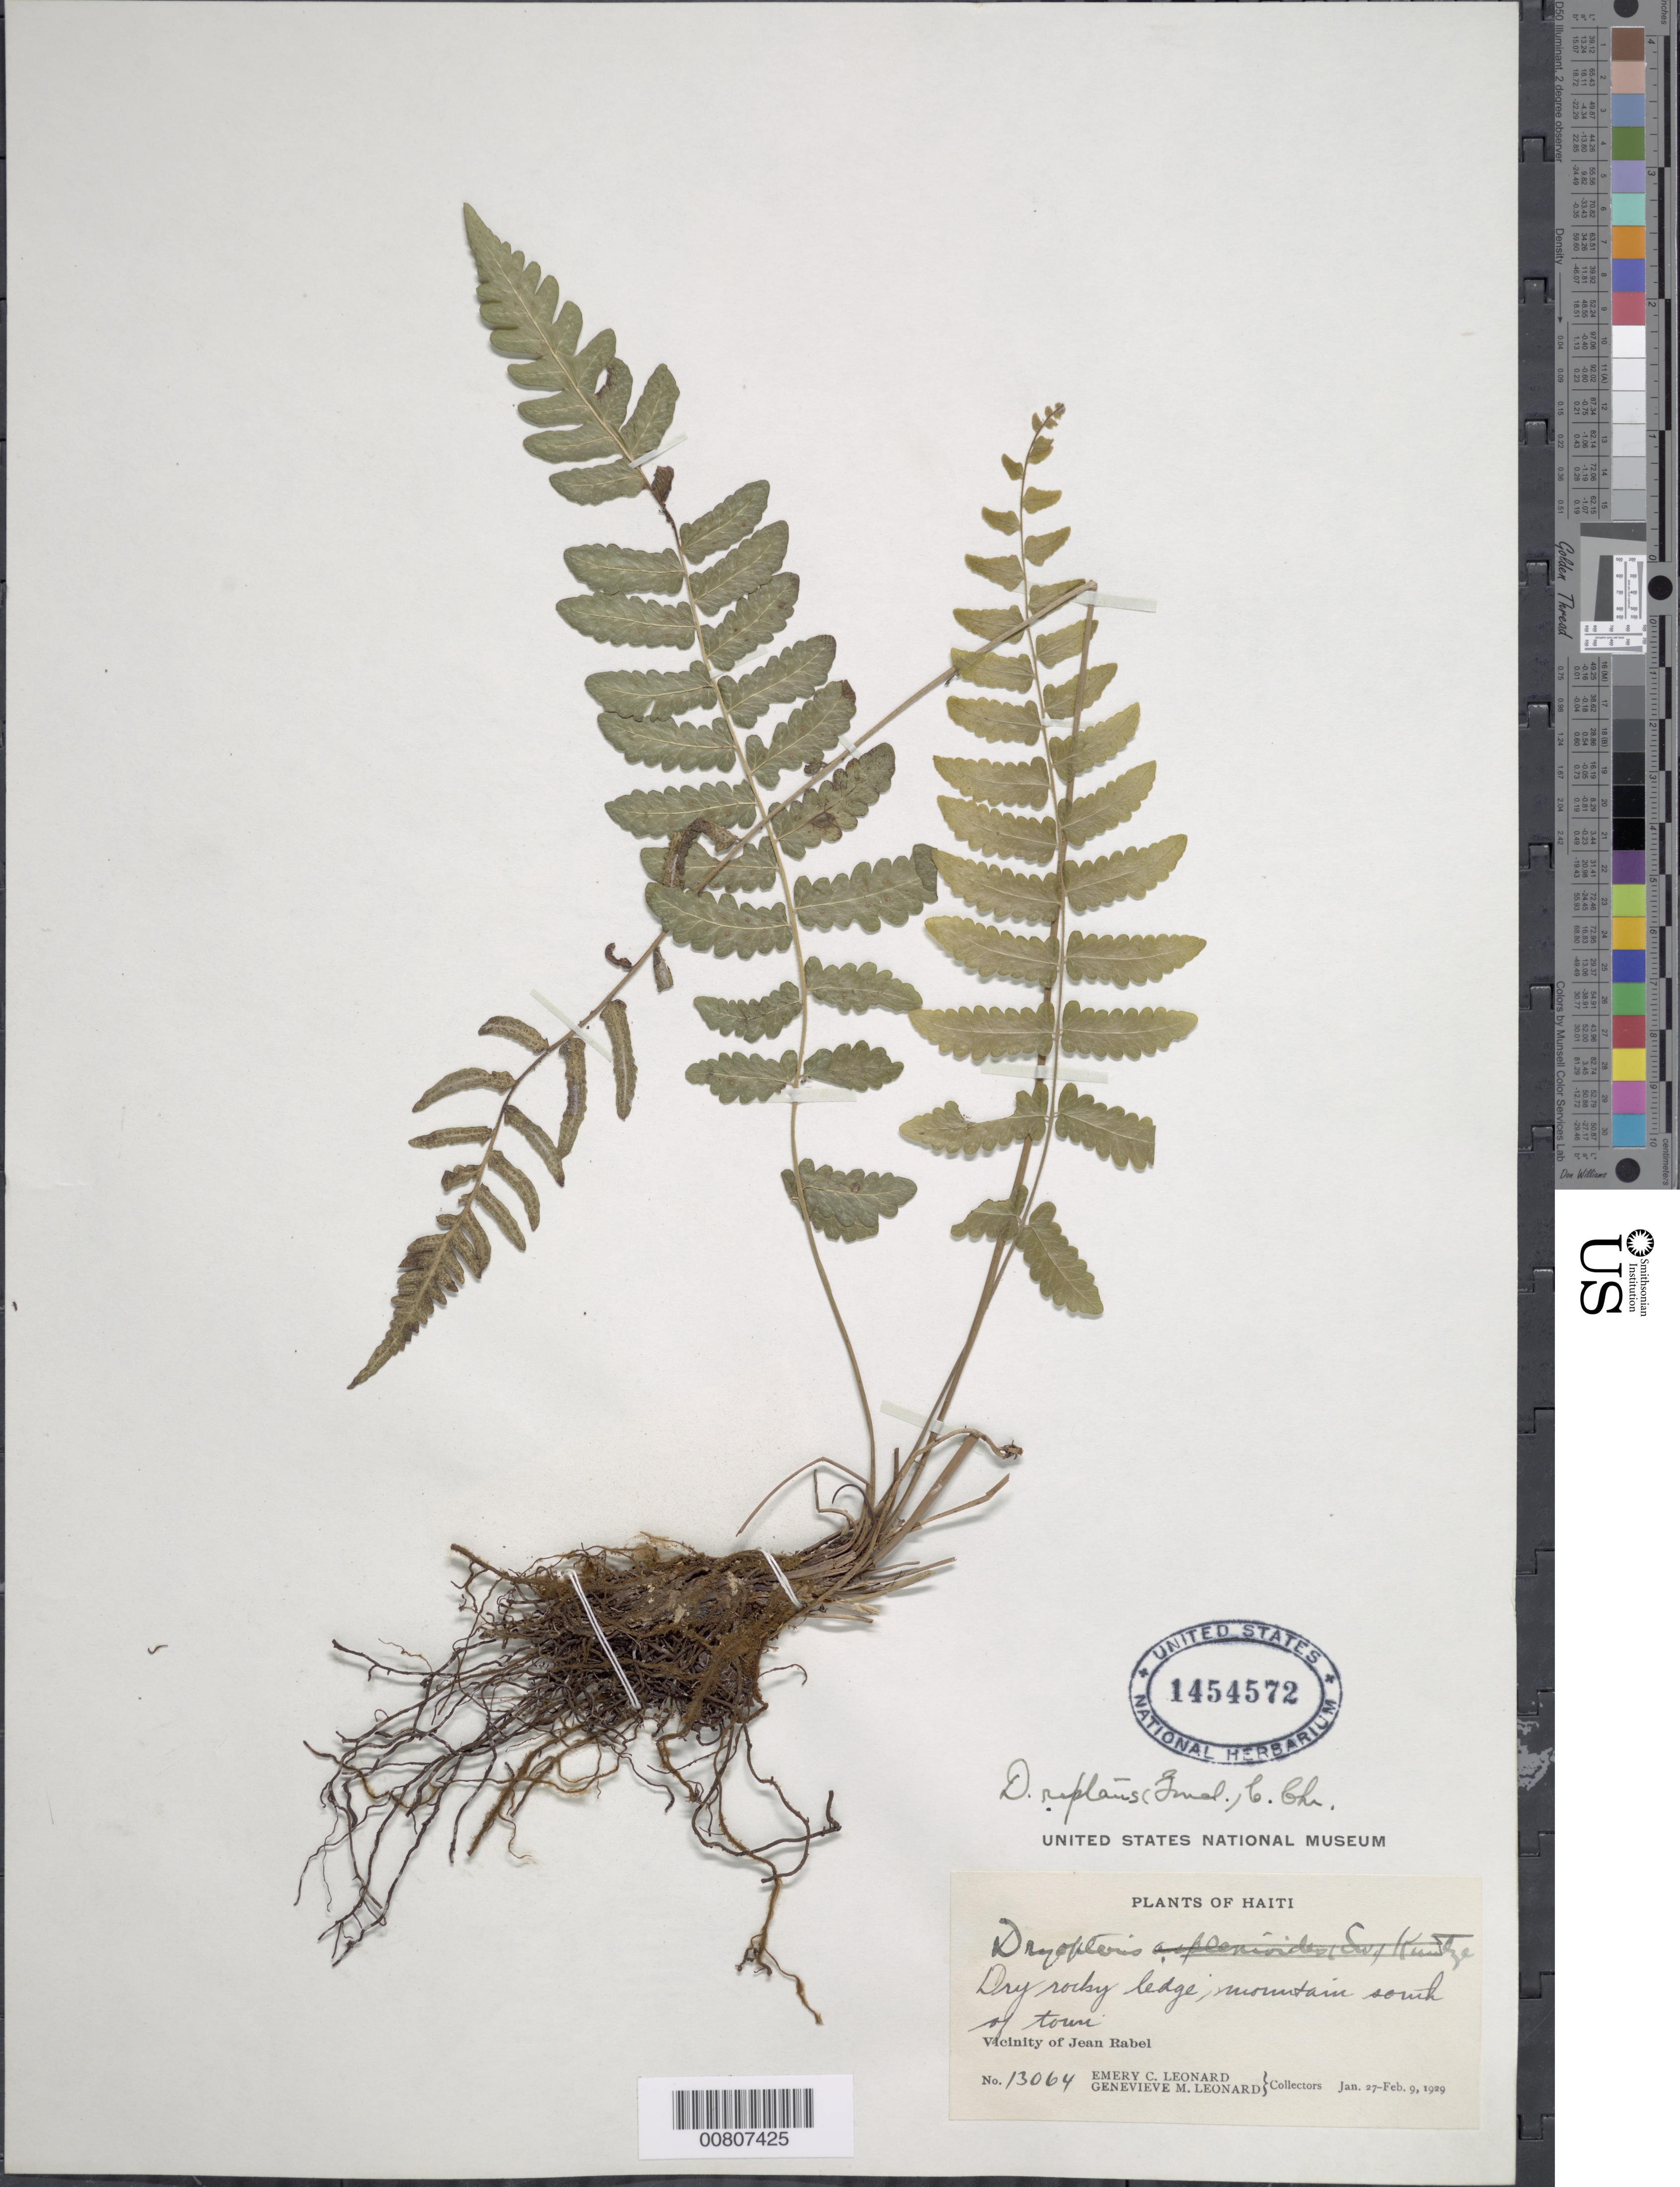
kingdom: Plantae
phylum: Tracheophyta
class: Polypodiopsida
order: Polypodiales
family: Thelypteridaceae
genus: Goniopteris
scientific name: Goniopteris reptans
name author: (J.F. Gmel.) C. Presl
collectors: E. C. Leonard & G. M. Leonard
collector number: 13064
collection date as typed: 27 Jan 1929 to 09 Feb 1929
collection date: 1929-01-27/1929-02-09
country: Haiti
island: Hispaniola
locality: Jean Babel, mountain S of town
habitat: Dry rocky ledge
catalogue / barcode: US 1454572